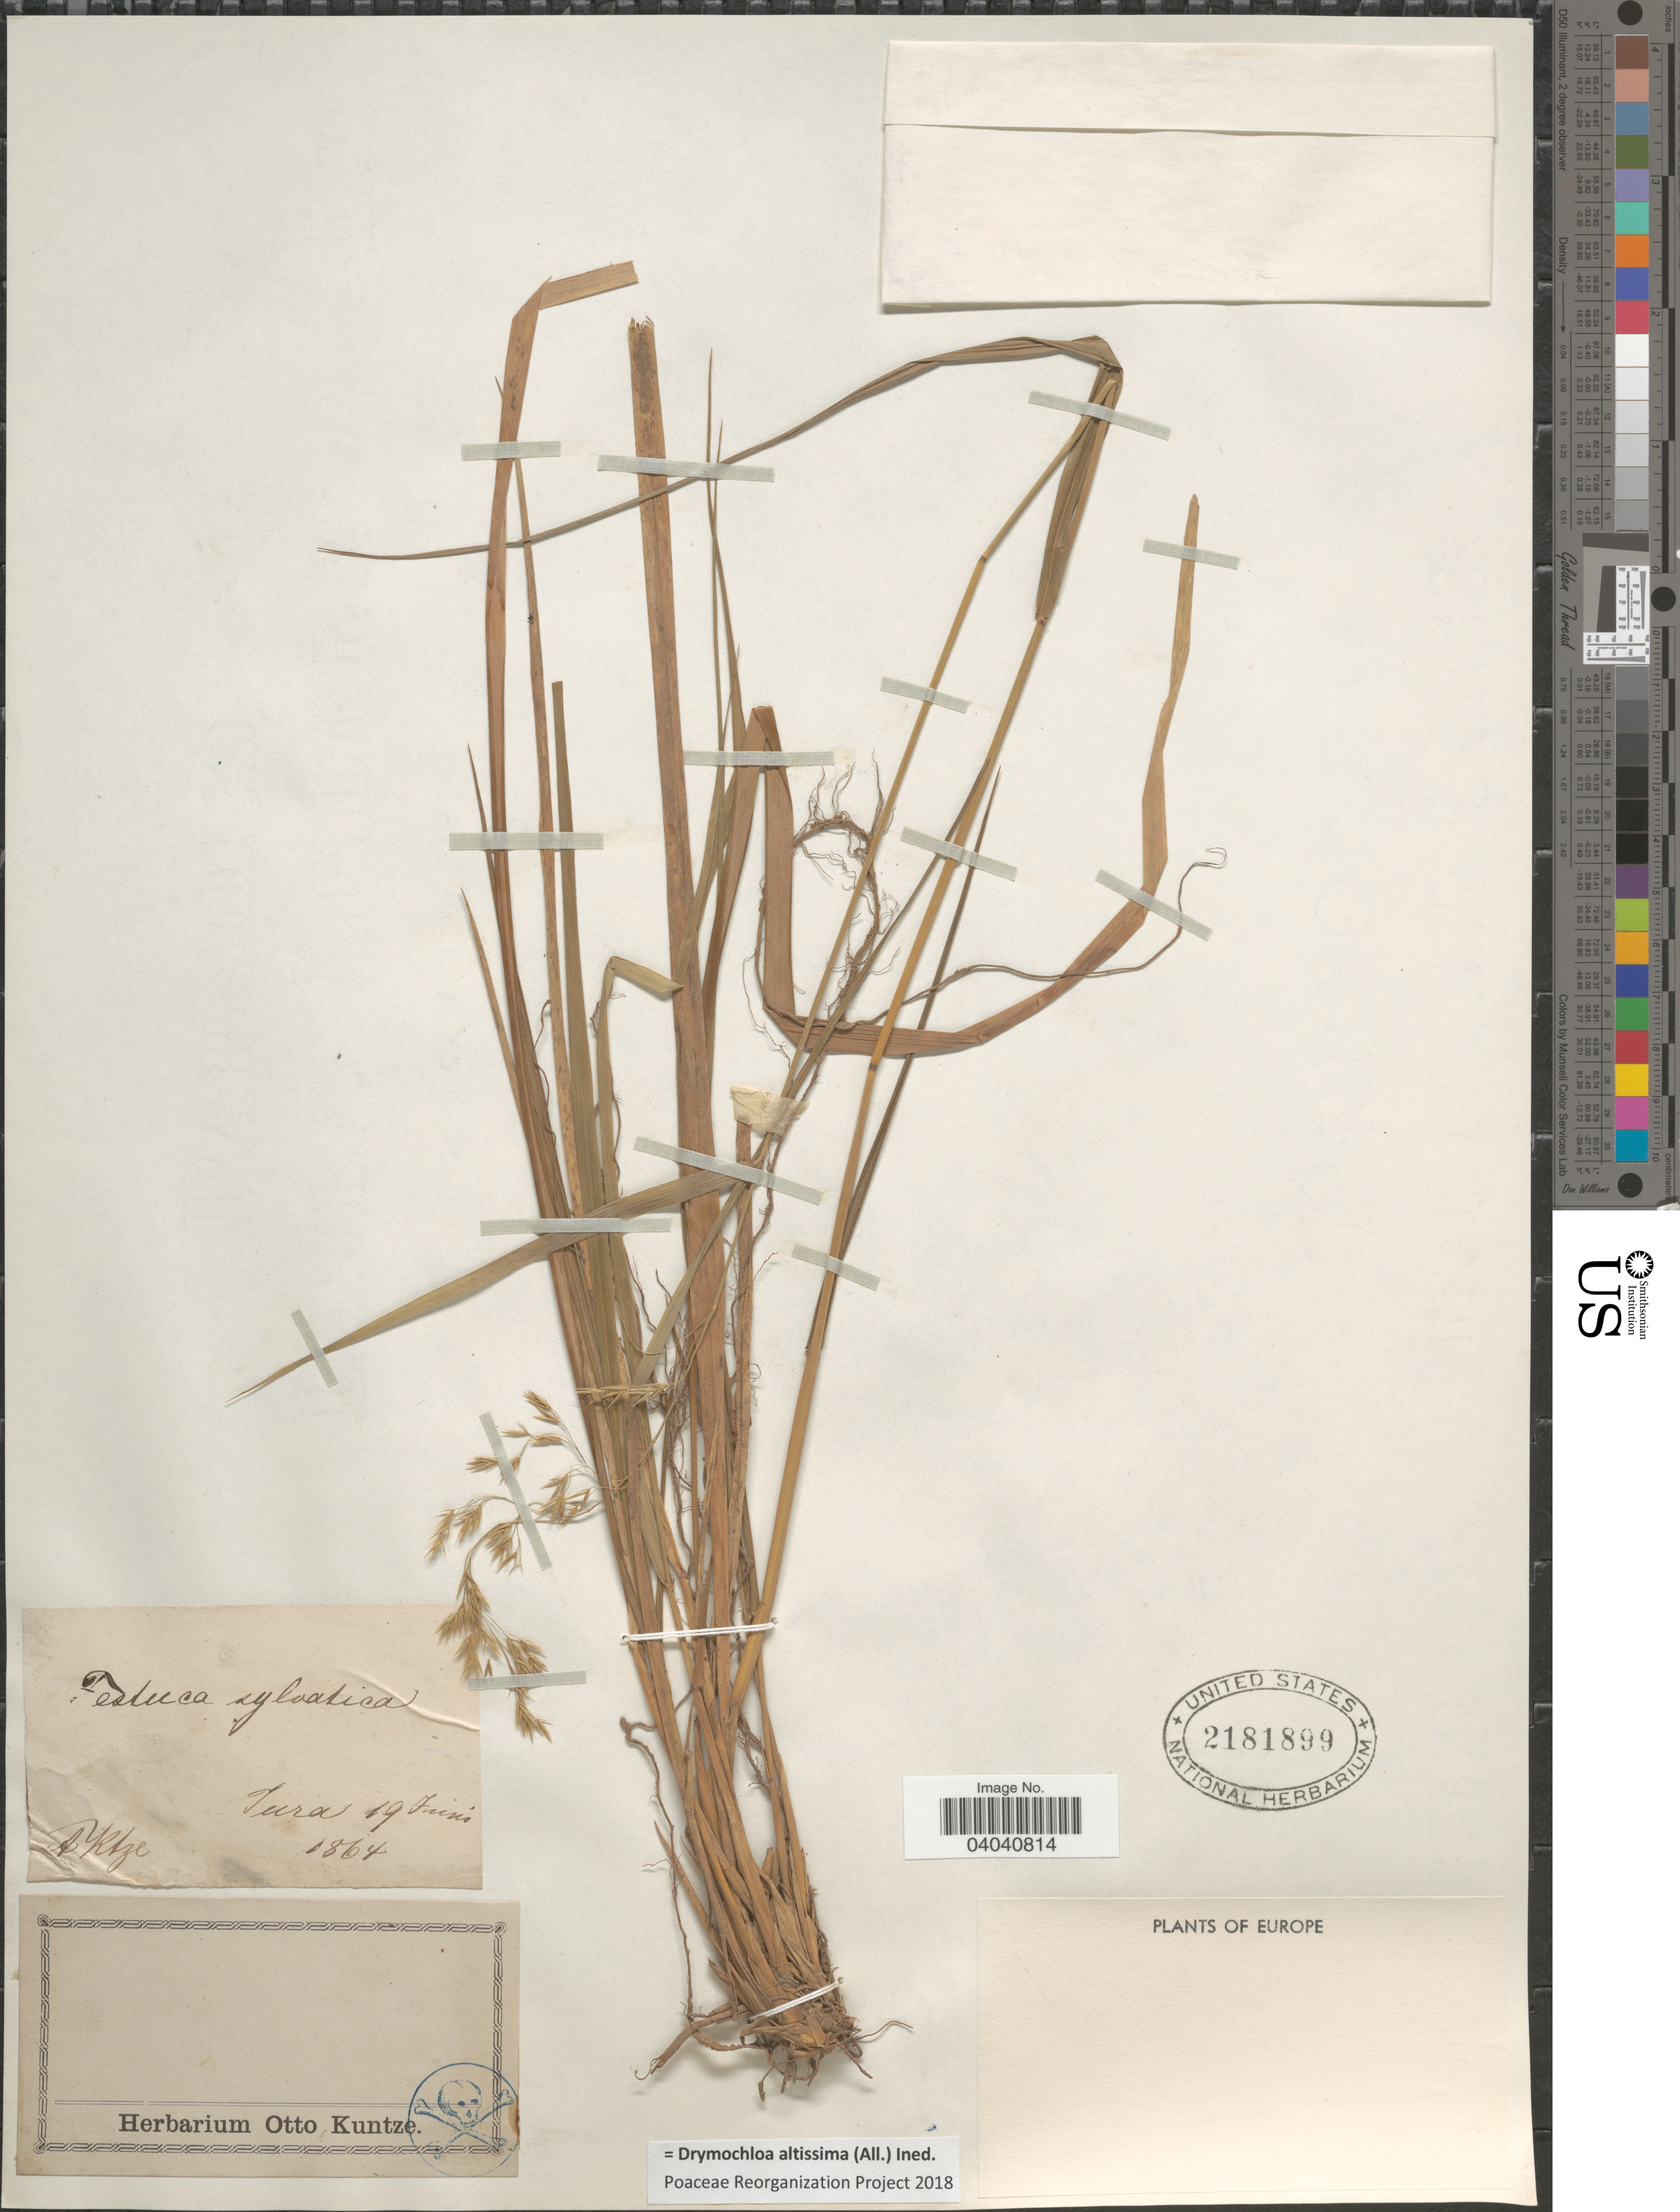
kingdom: Plantae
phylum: Tracheophyta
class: Liliopsida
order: Poales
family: Poaceae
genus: Drymochloa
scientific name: Drymochloa altissima (All.) ined.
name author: (All.)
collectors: C.E.O. Kuntze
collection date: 1864-06-19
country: France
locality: Jura [possibly Switzerland]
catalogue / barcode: US 2181899